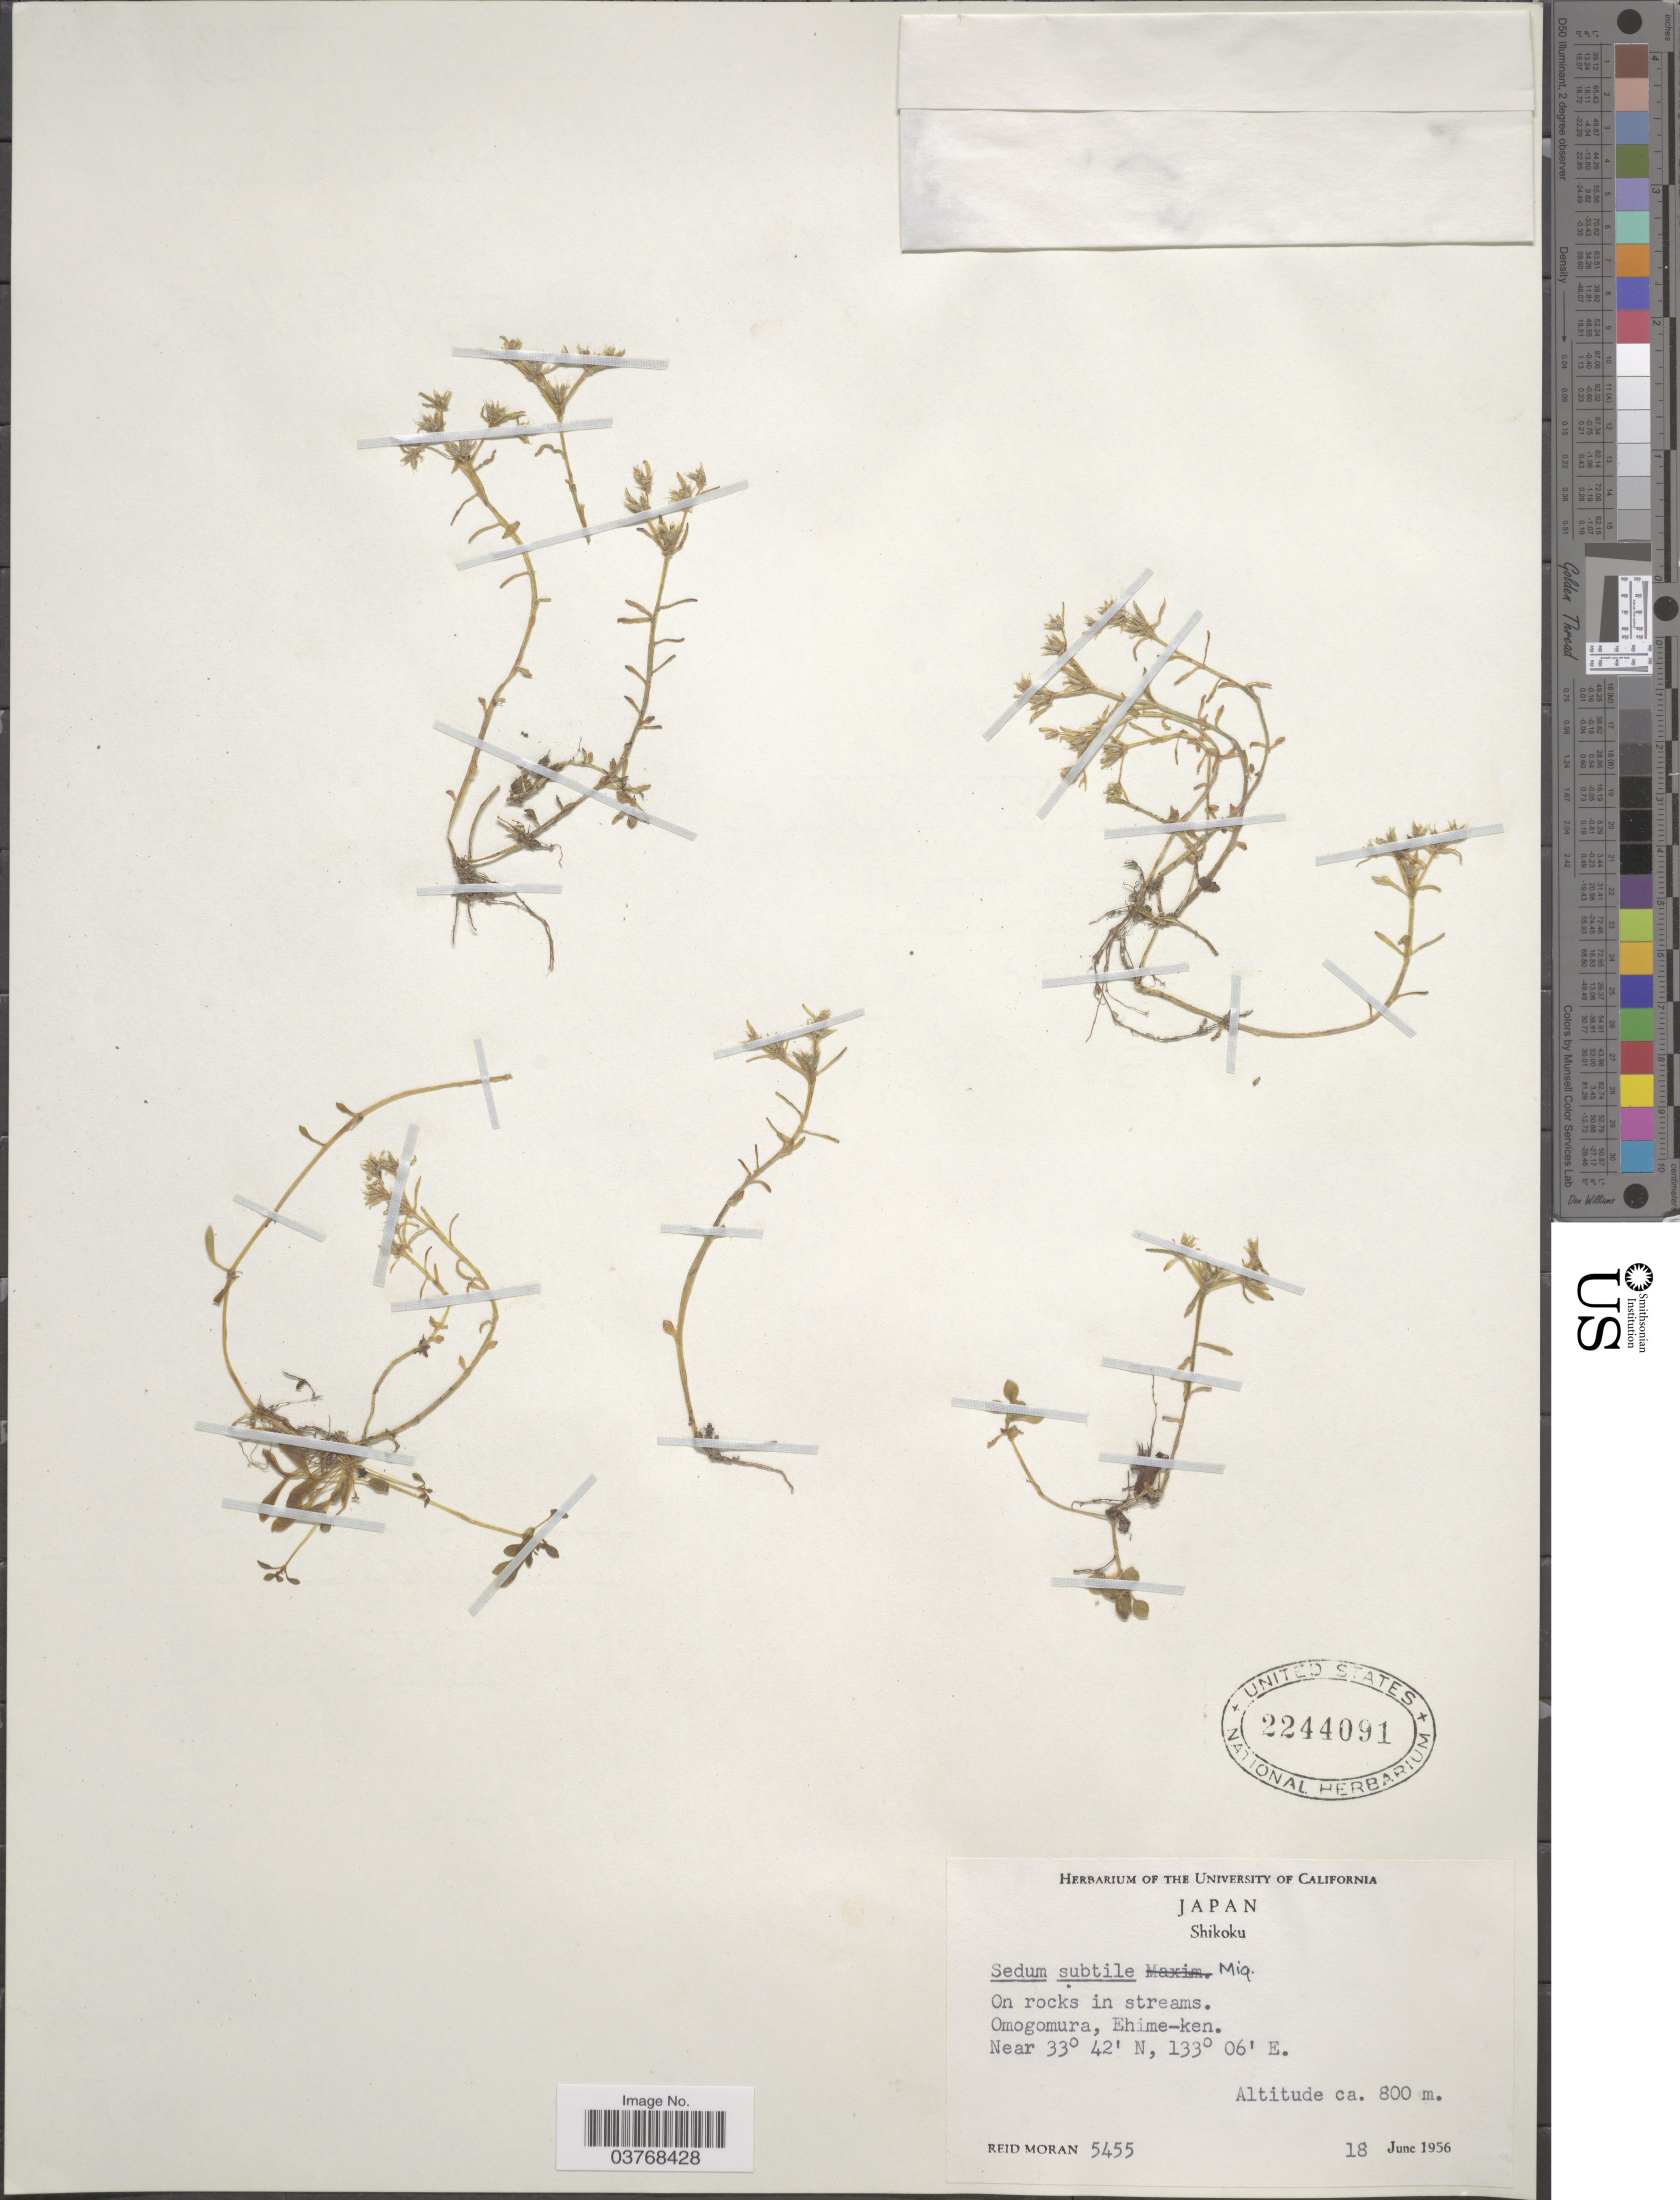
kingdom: Plantae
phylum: Tracheophyta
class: Magnoliopsida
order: Saxifragales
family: Crassulaceae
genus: Sedum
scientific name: Sedum subtile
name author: Miq.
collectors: R. Moran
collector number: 5455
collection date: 1956-06-18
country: Japan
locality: Shikoku. Omogomura, Ehime-ken.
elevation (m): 800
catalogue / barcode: US 2244091